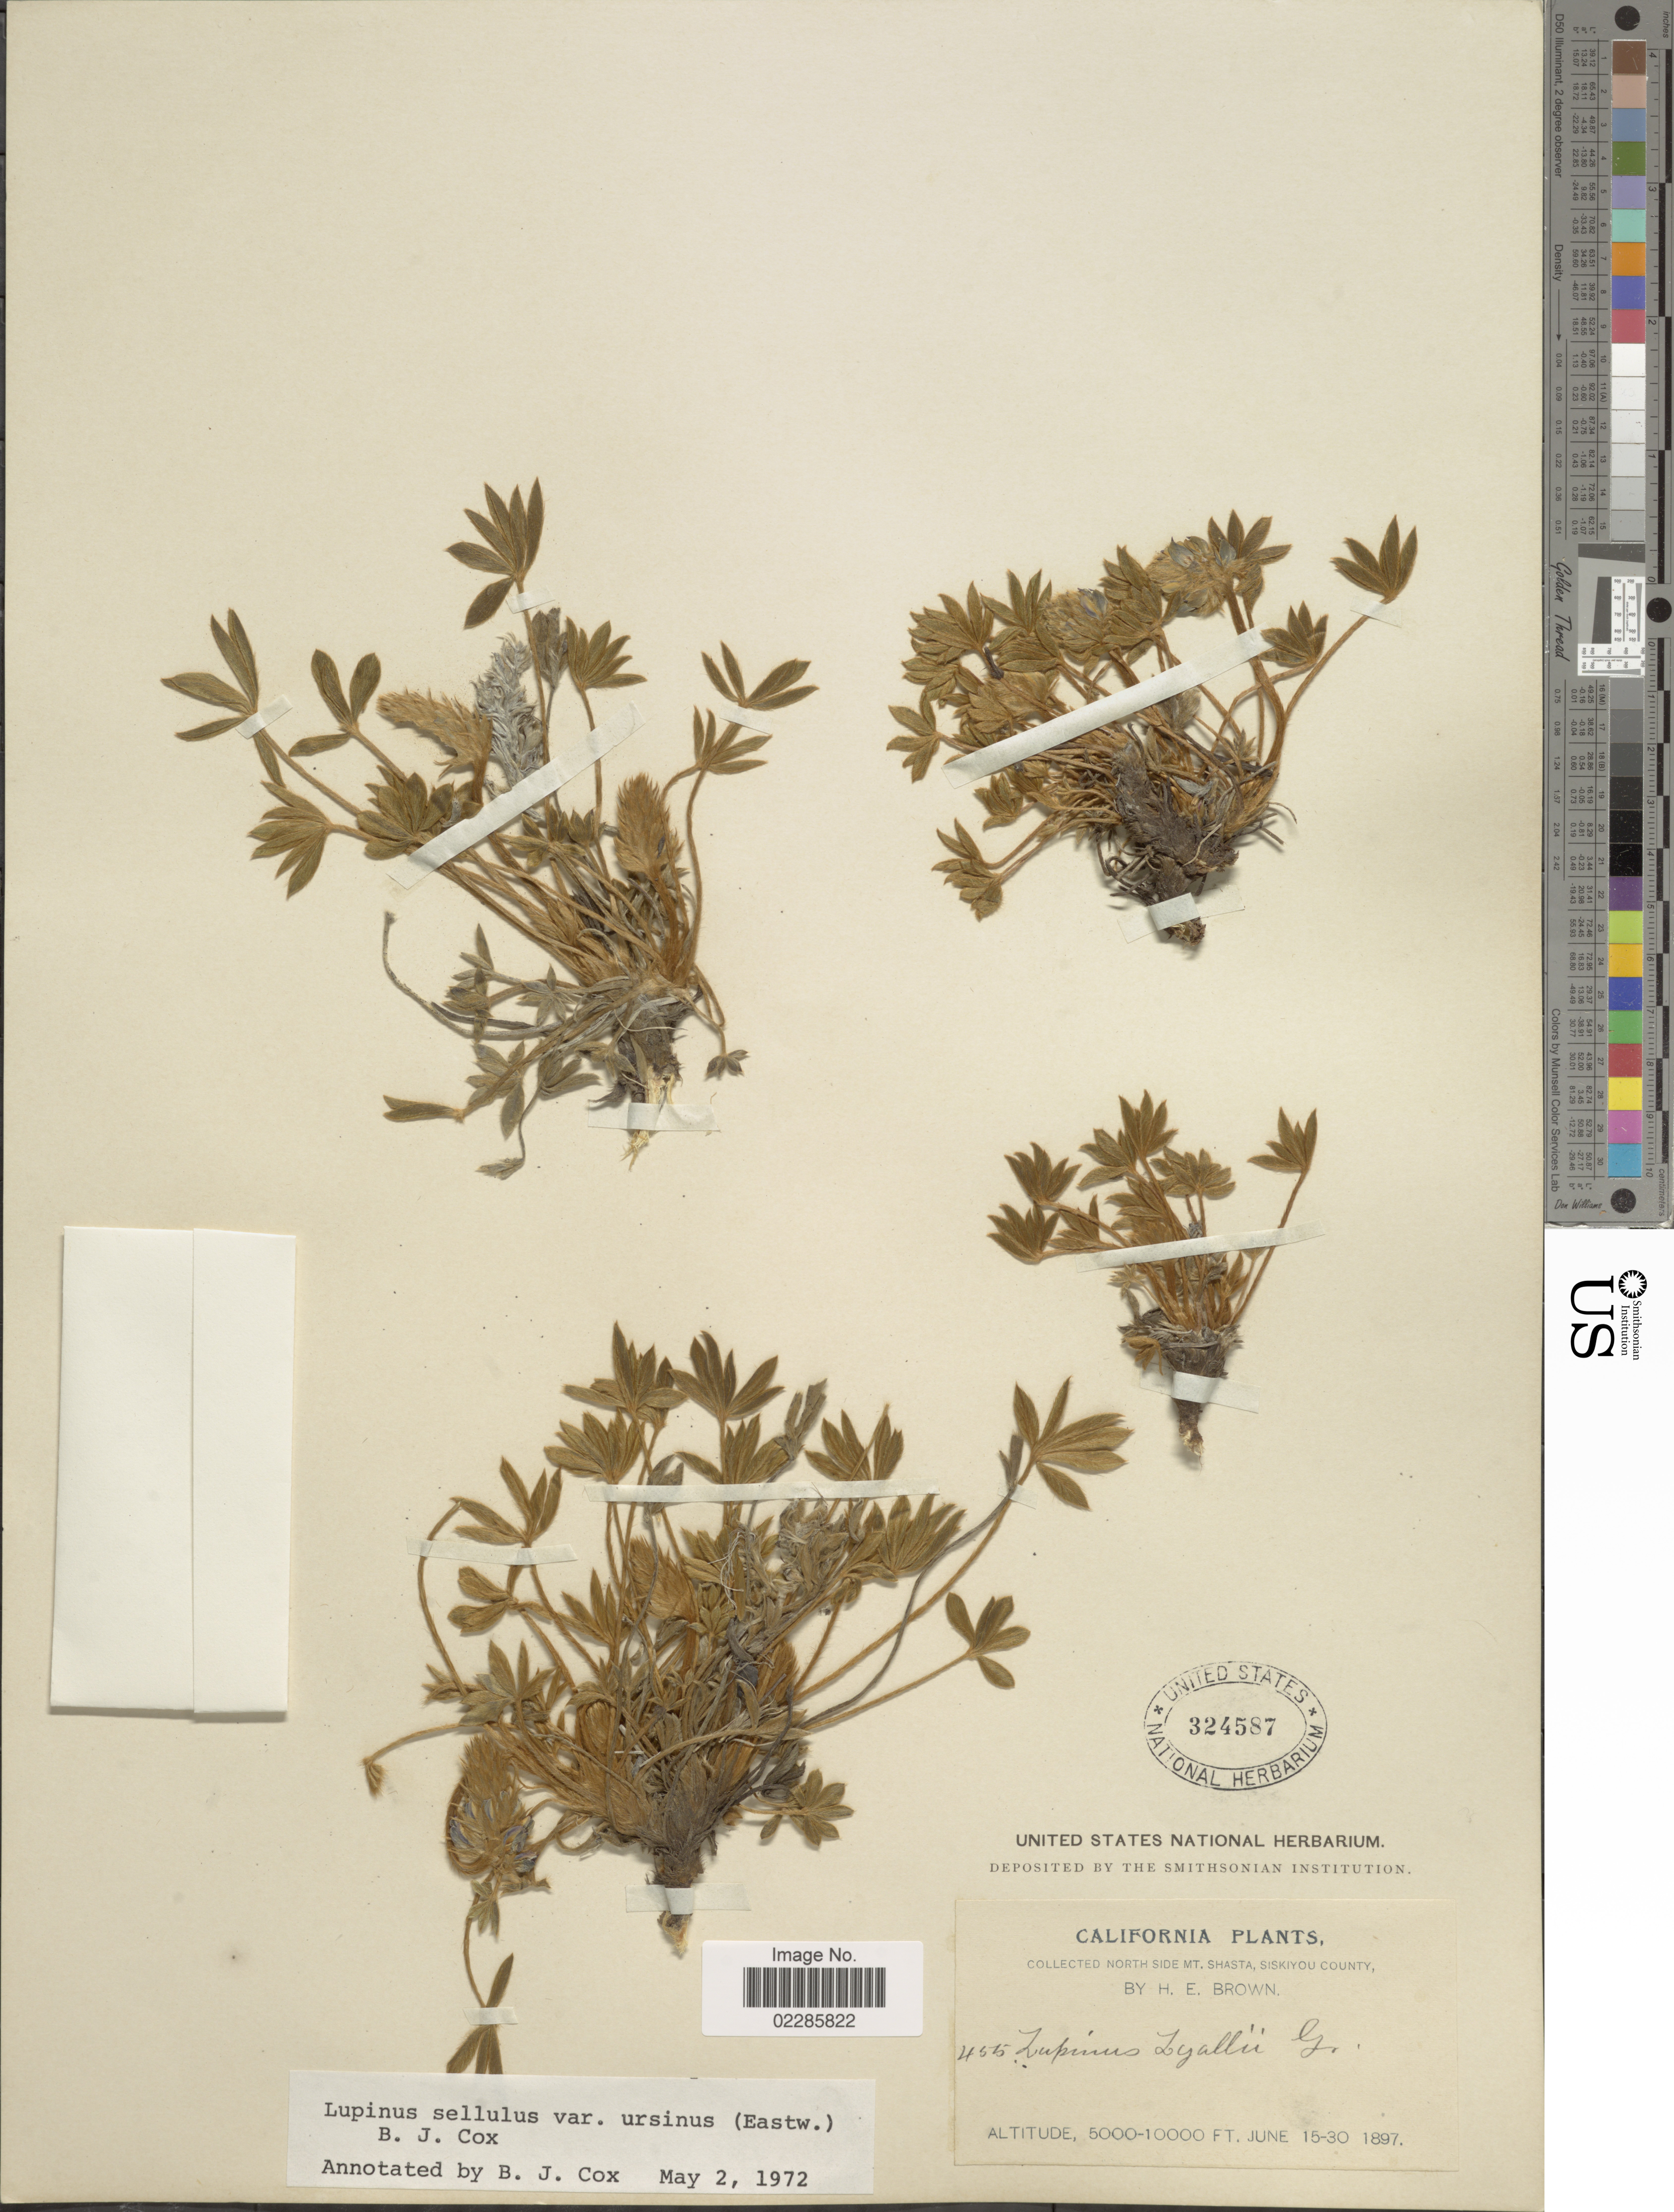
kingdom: Plantae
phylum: Tracheophyta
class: Magnoliopsida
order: Fabales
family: Fabaceae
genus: Lupinus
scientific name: Lupinus sellulus var. ursinus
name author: (Eastw.) B.J. Cox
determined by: Cox, B. J.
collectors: H. E. Brown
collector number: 455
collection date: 1897-06-15/1897-06-30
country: United States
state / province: California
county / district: Siskiyou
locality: North side Mt, Shasta, Siskiyou County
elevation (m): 1524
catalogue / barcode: US 324587